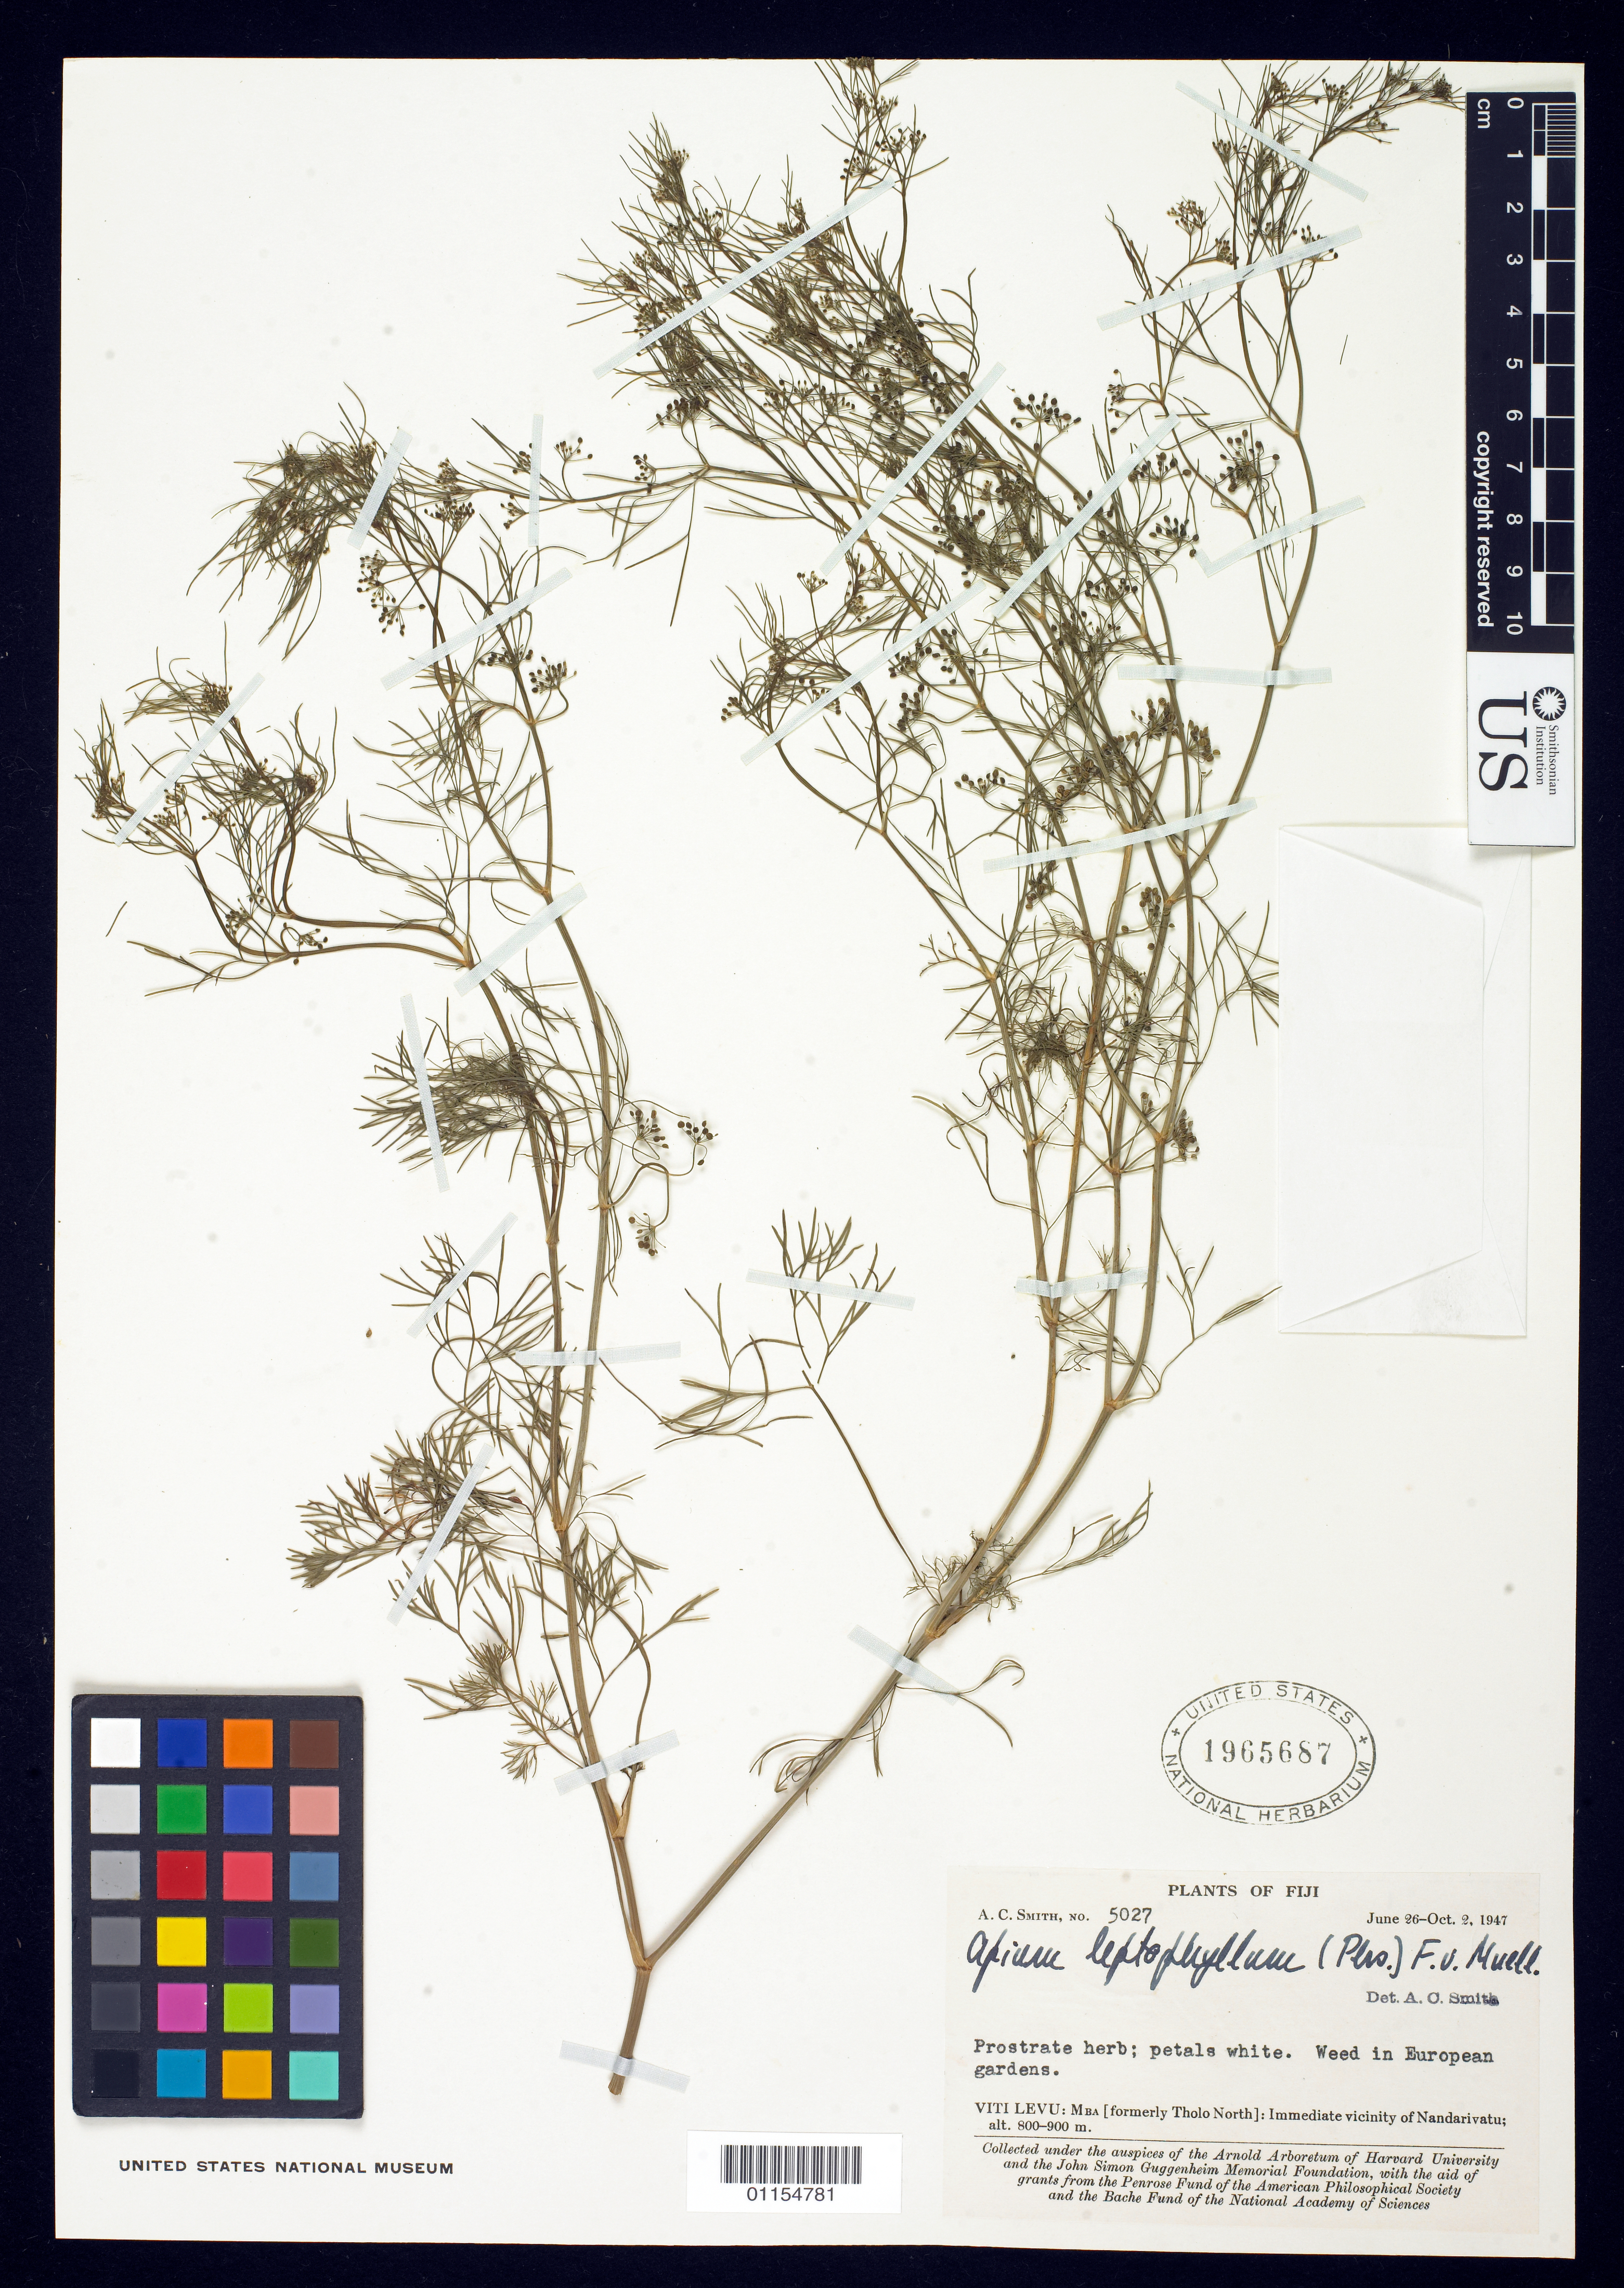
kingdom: Plantae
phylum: Tracheophyta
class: Magnoliopsida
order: Apiales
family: Apiaceae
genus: Apium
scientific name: Apium leptophyllum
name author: (Pers.) F. Muell. ex Benth.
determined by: Smith, A. C.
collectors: A. C. Smith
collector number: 5027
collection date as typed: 26 Jun 1947 to 02 Oct 1947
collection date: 1947-06-26/1947-10-02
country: Fiji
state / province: Western Division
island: Viti Levu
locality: Mba Prov.: immediate vicinity of Nandarivatu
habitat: European gardens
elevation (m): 800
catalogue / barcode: US 1965687